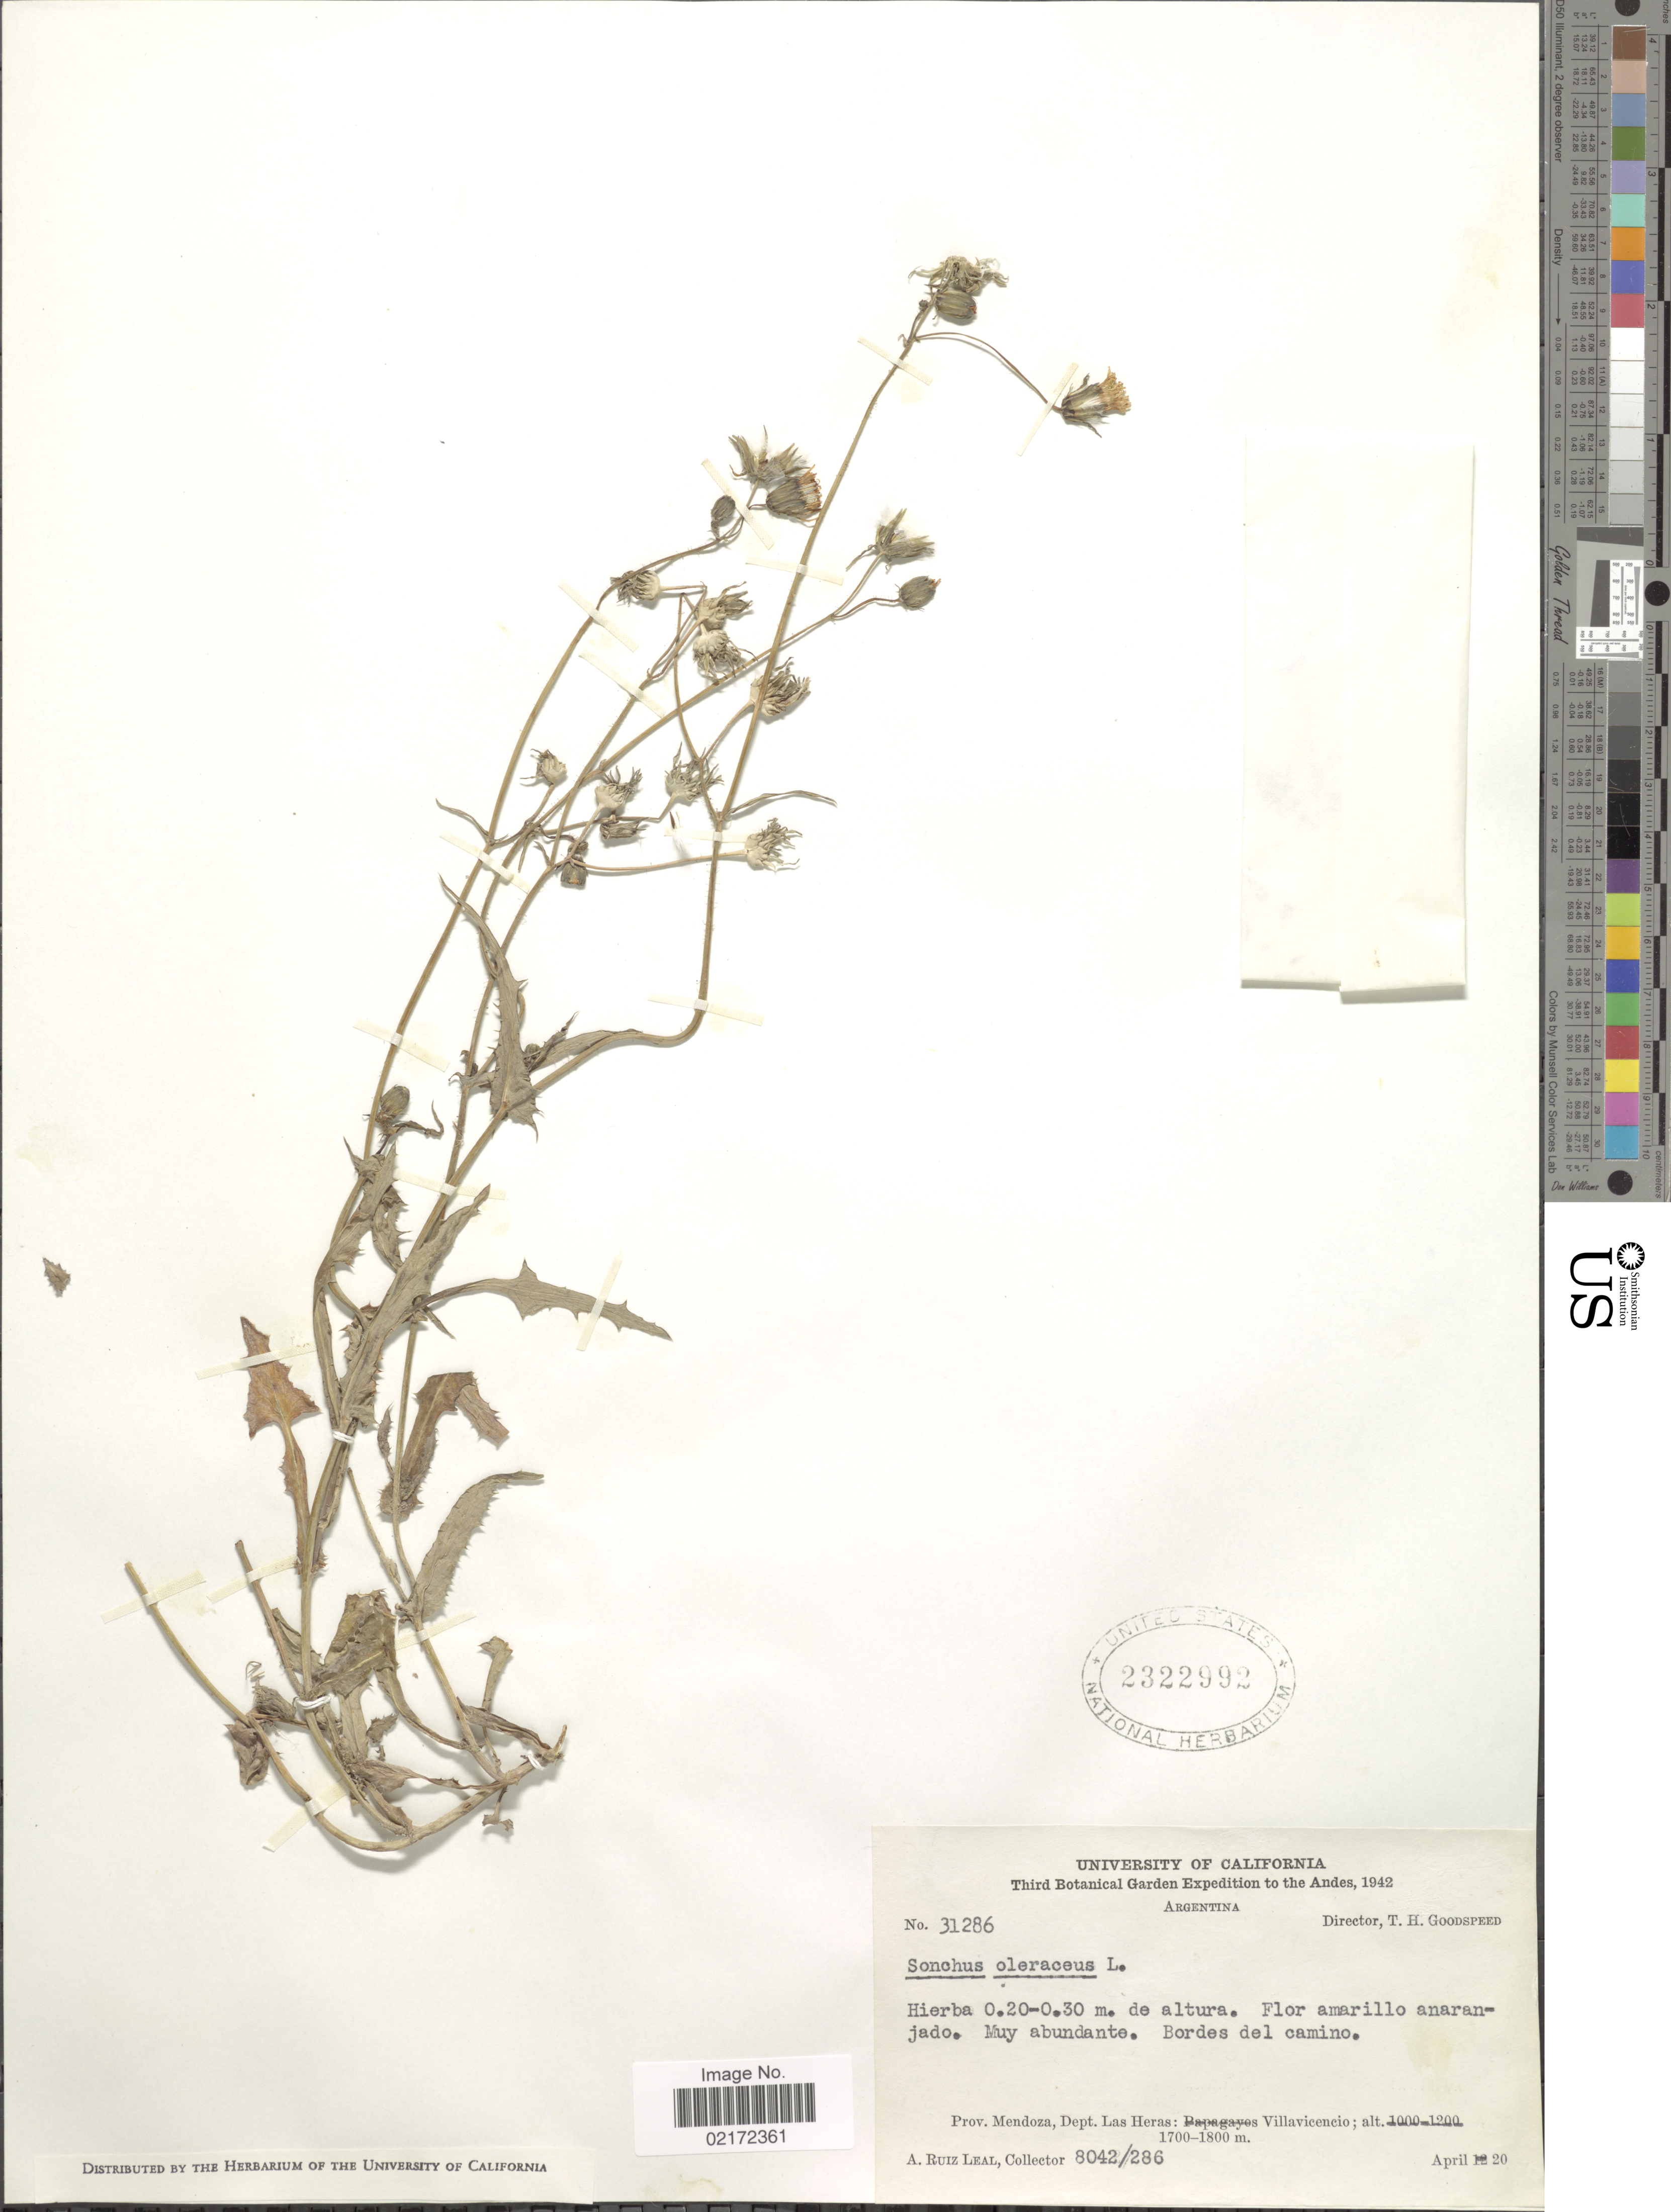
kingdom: Plantae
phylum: Tracheophyta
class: Magnoliopsida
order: Asterales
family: Asteraceae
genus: Sonchus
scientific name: Sonchus oleraceus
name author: L.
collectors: A. R. Leal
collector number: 8042/286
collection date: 1942-04-20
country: Argentina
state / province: Mendoza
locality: Prov. Mendoza, Dept. Las Heras: Villavicencio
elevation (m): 1700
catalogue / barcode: US 2322992